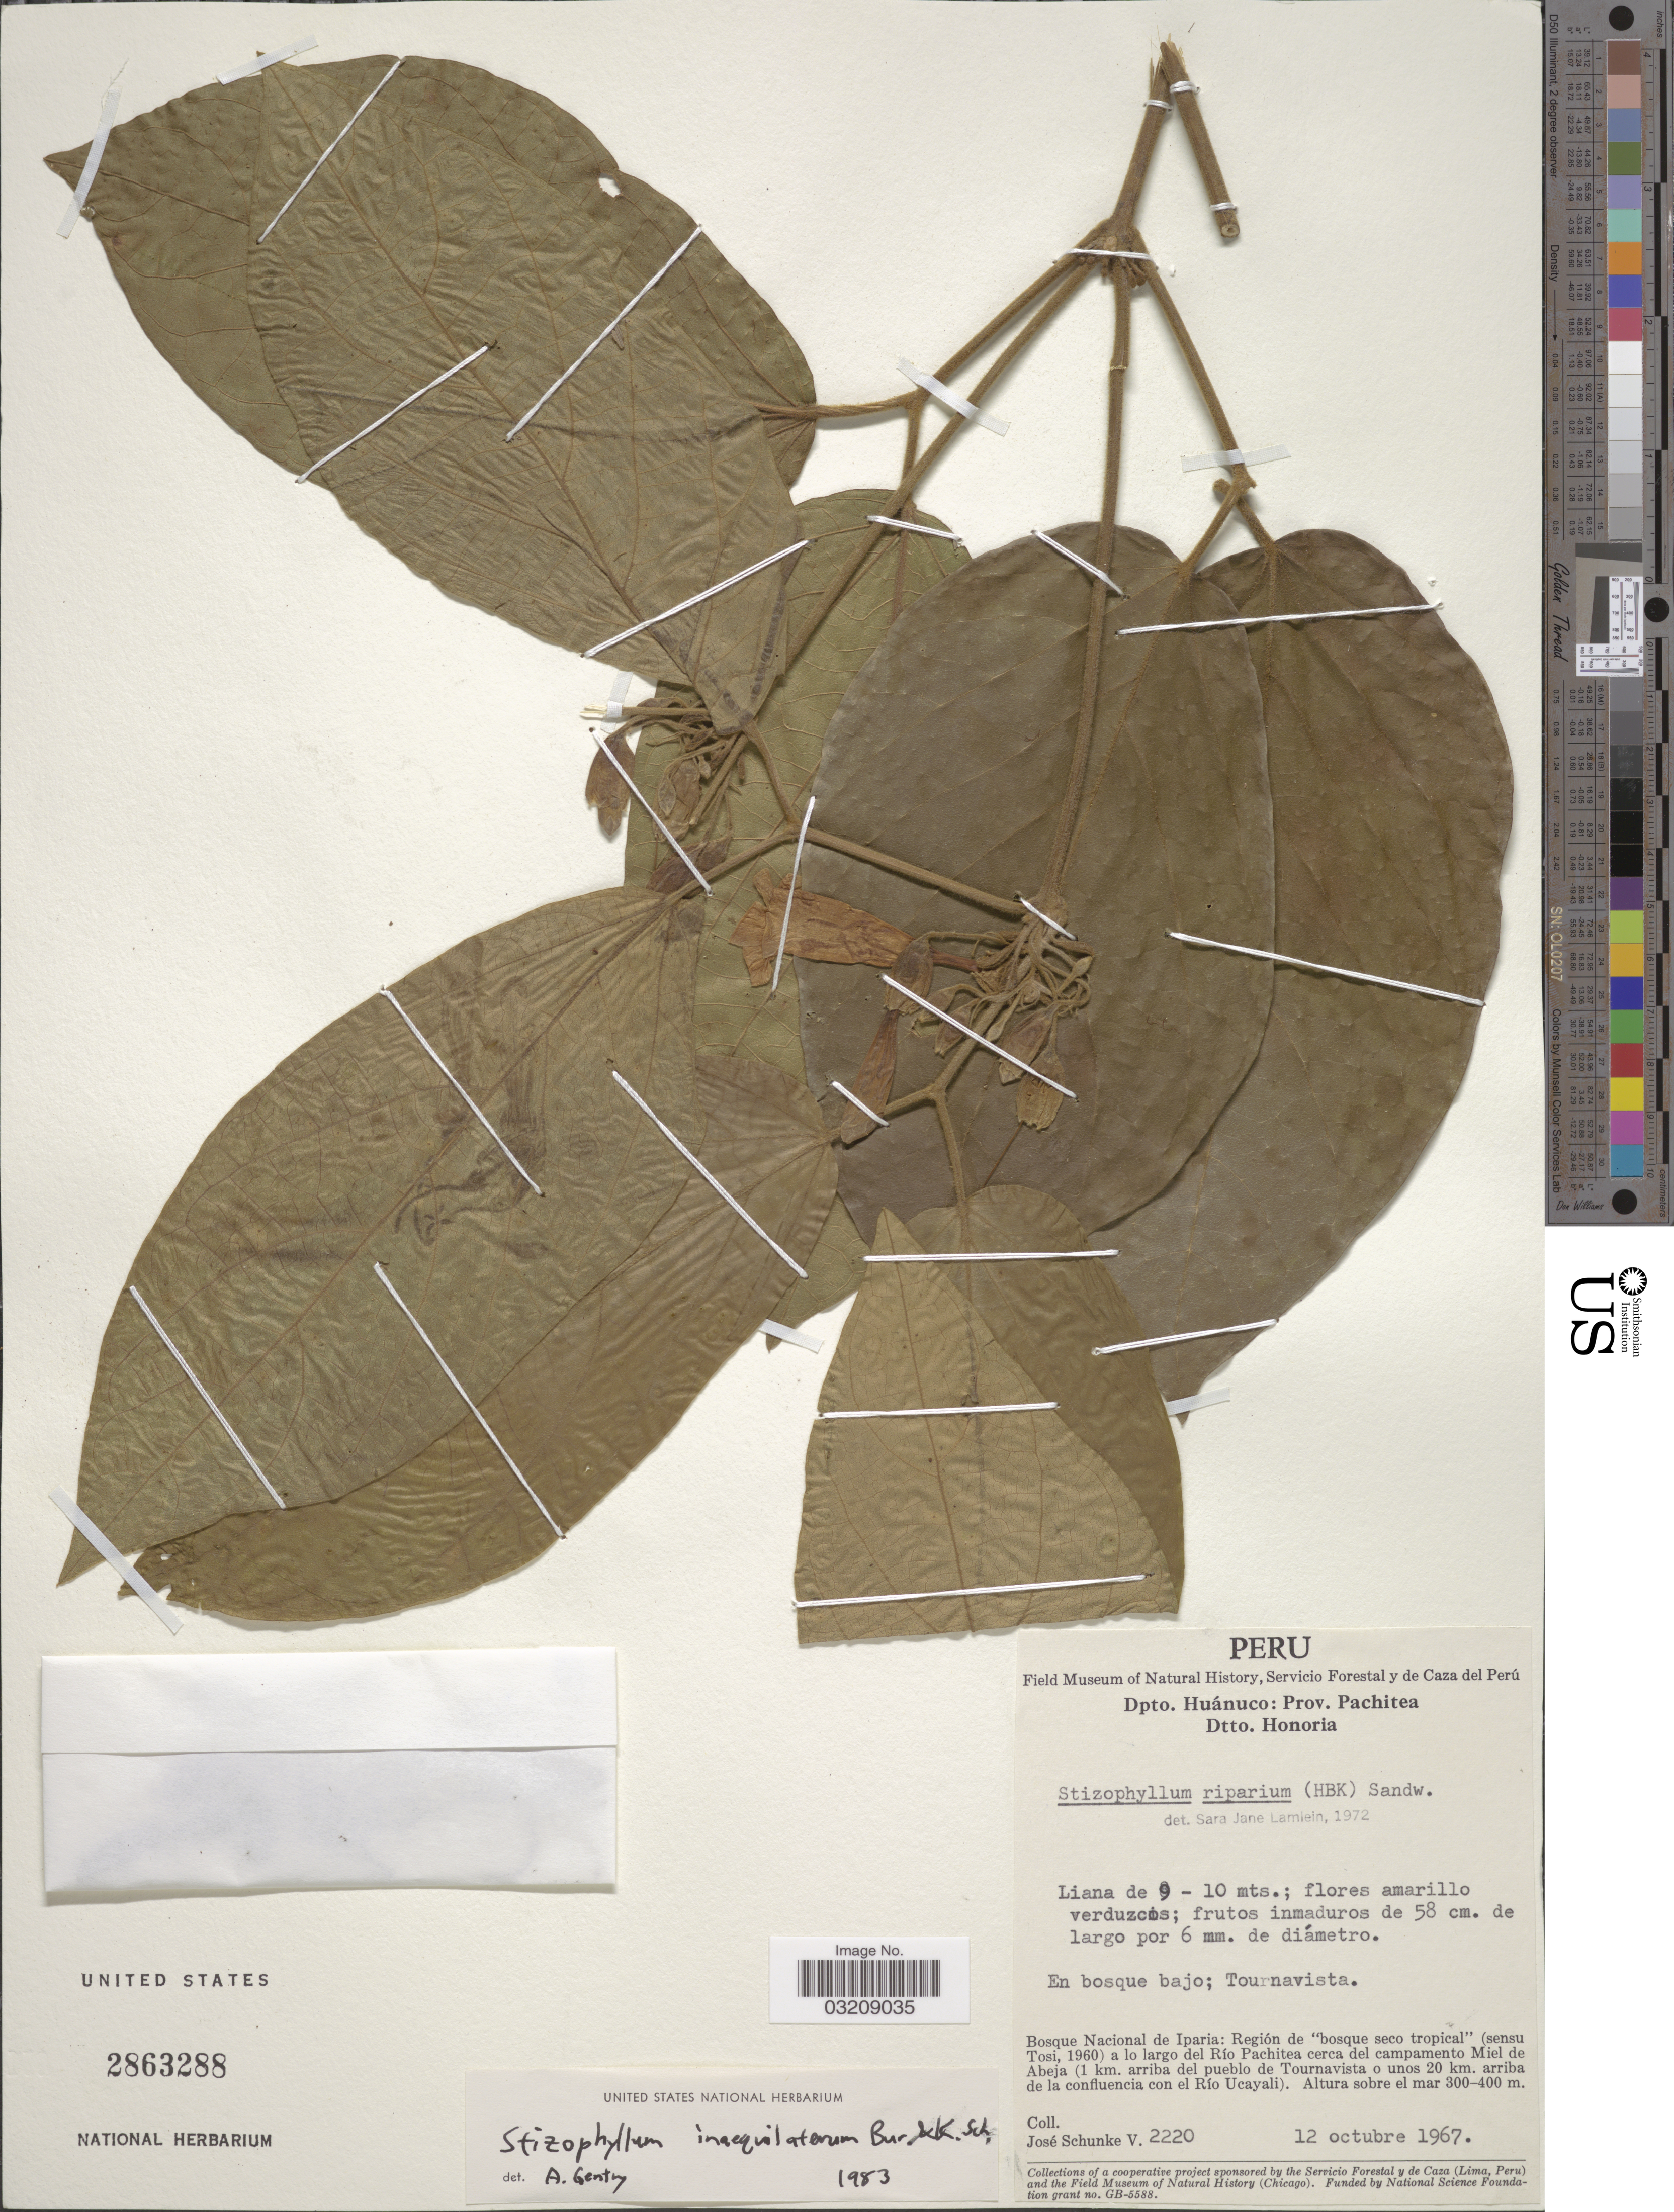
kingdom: Plantae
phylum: Tracheophyta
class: Magnoliopsida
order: Lamiales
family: Bignoniaceae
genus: Stizophyllum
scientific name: Stizophyllum inaequilaterum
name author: Bureau & K. Schum.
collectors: J. Schunke Vigo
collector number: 2220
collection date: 1967-10-12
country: Peru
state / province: Huánuco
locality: Dpto. Huánuco: Prov. Pachitea. Dtto. Honoria. En bosque bajo; Tournavista. Bosque Nacional de Iparia: Región de "bosque seco tropical" (sensu Tosi, 1960) a lo largo del Río Pachitea cerca del campamento Miel de Abeja (1 km. arriba del pueblo de Tournavista o unos 20 km. arriba de la confluencia con el Río Ucayali).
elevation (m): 300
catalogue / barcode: US 2863288